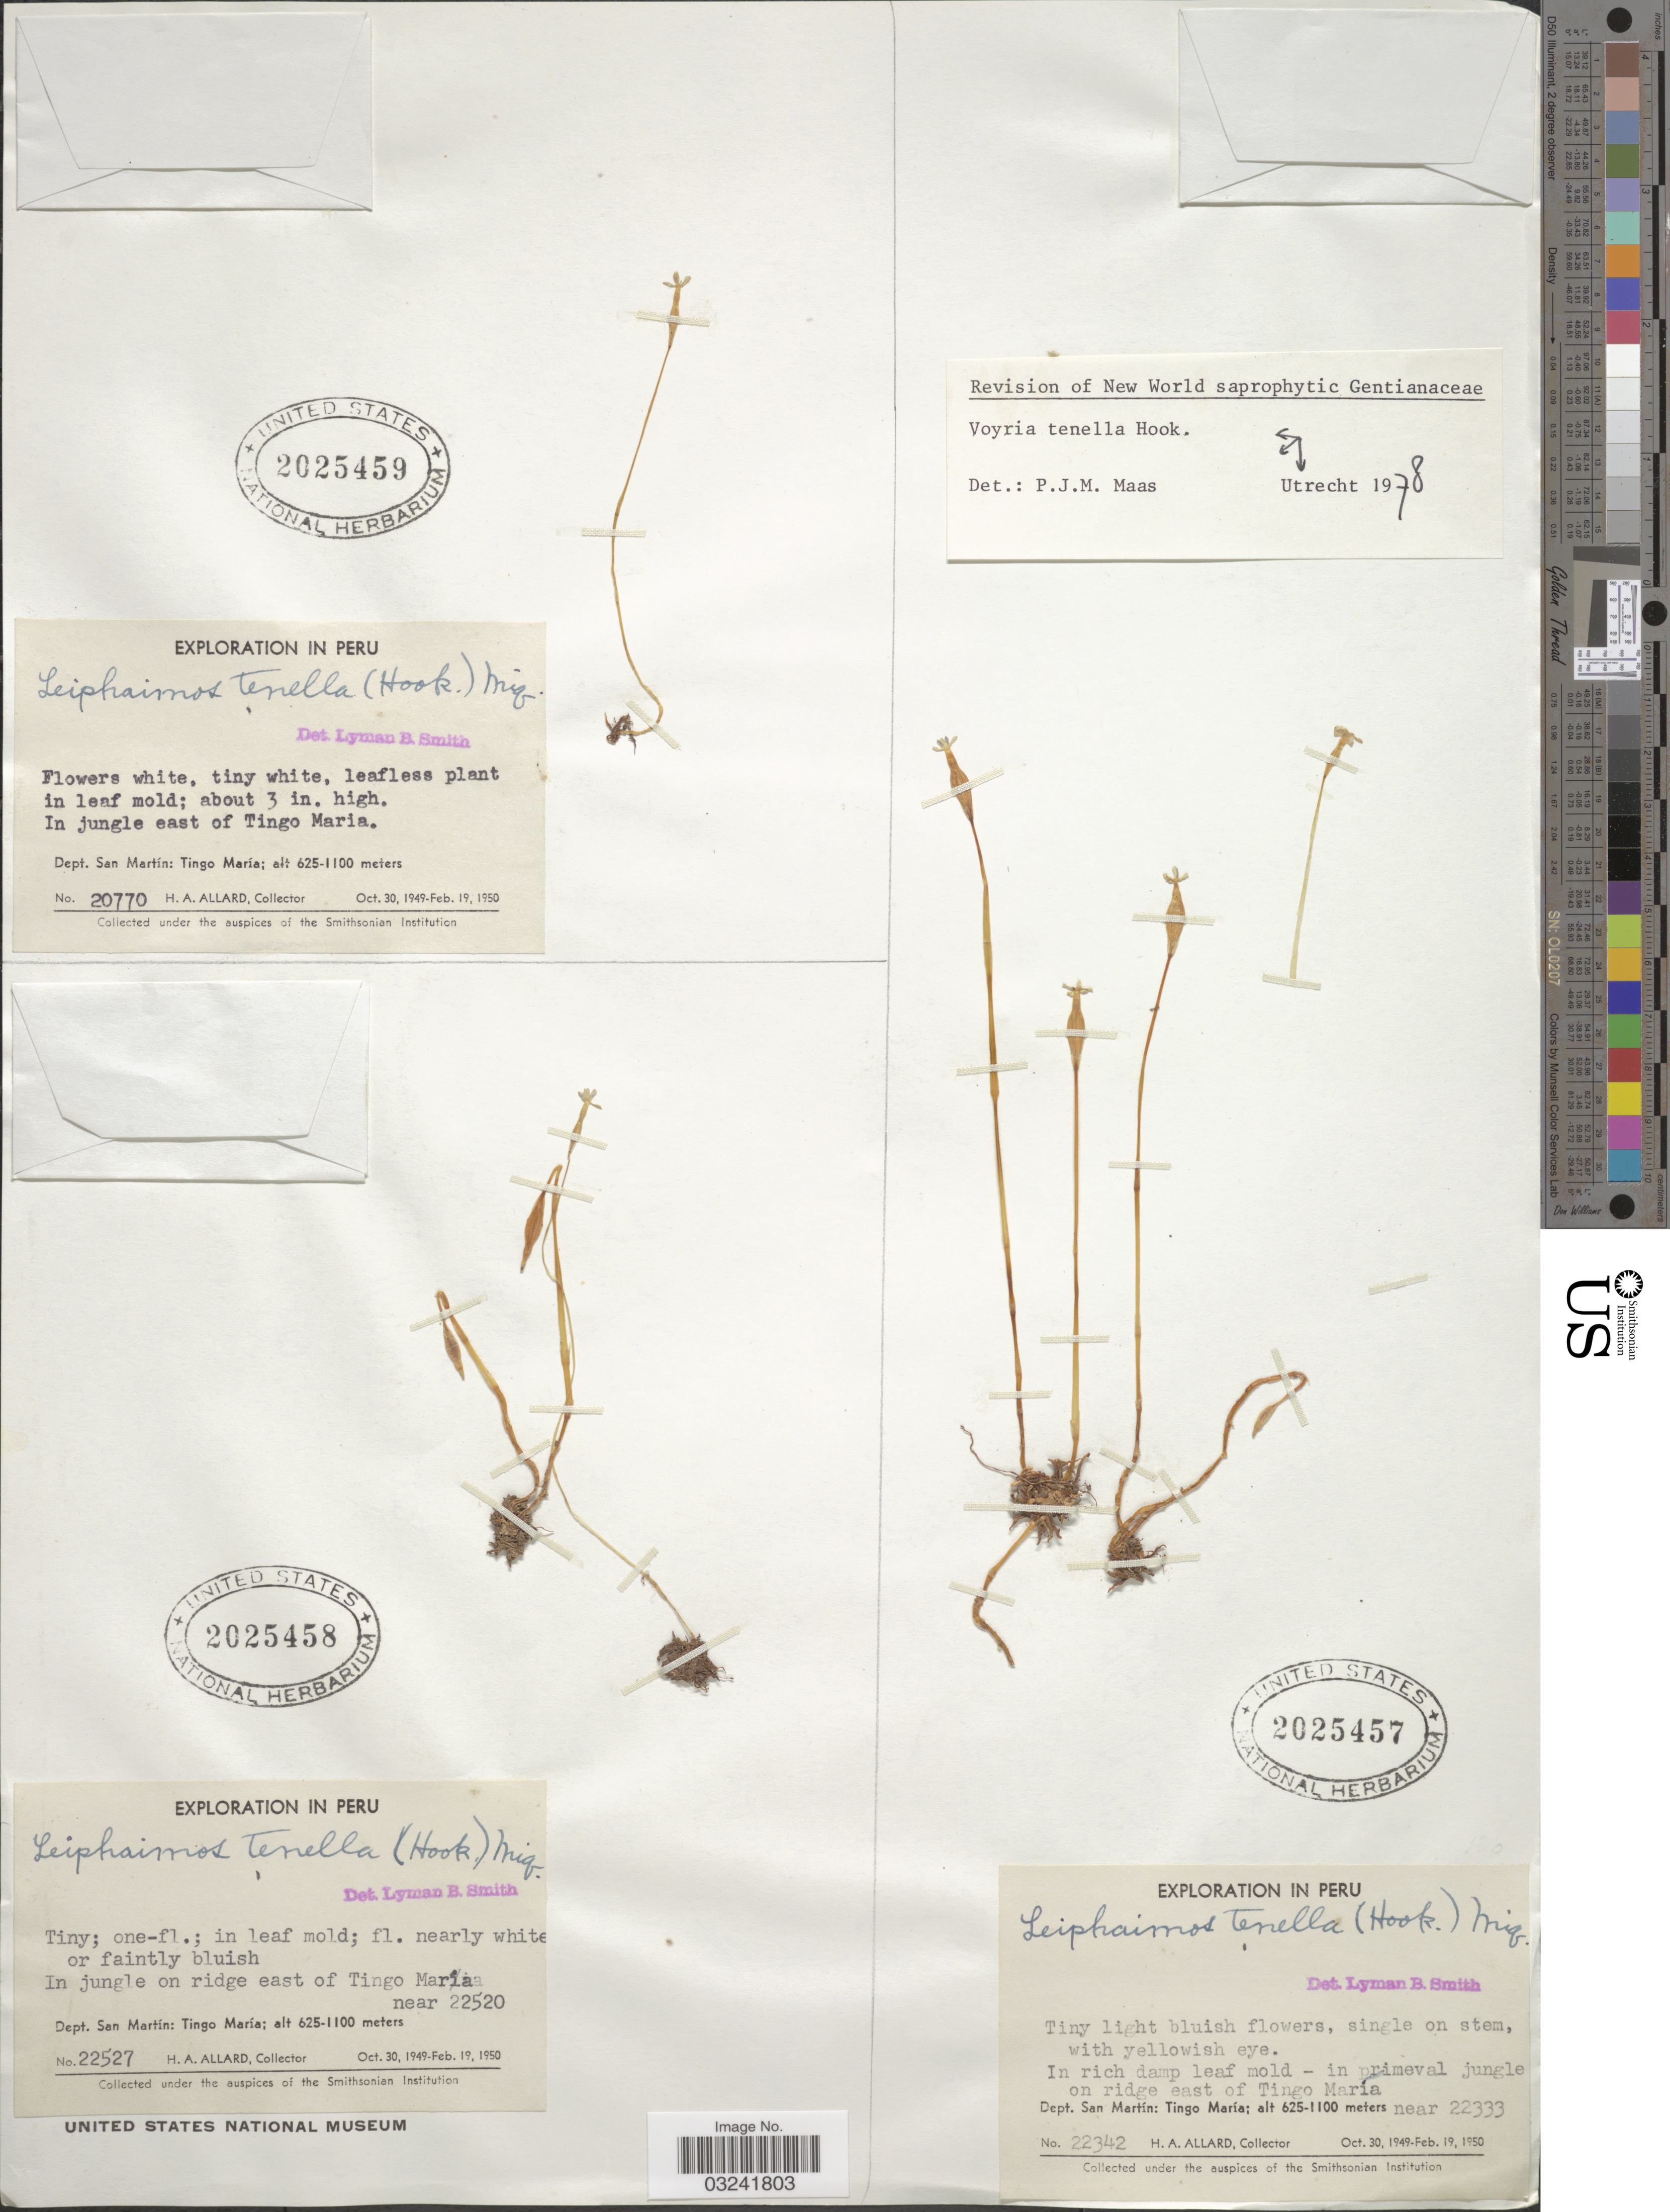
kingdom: Plantae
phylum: Tracheophyta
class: Magnoliopsida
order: Gentianales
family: Gentianaceae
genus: Voyria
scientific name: Voyria tenella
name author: Guilding ex Hook.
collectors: H. A. Allard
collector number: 22342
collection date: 1949-10-30/1950-02-19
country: Peru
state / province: San Martín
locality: In primeval jungle on ridge east of Tingo María near 22333, Dept. San Martín: Tingo María.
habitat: on ridge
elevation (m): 625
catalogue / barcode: US 2025457